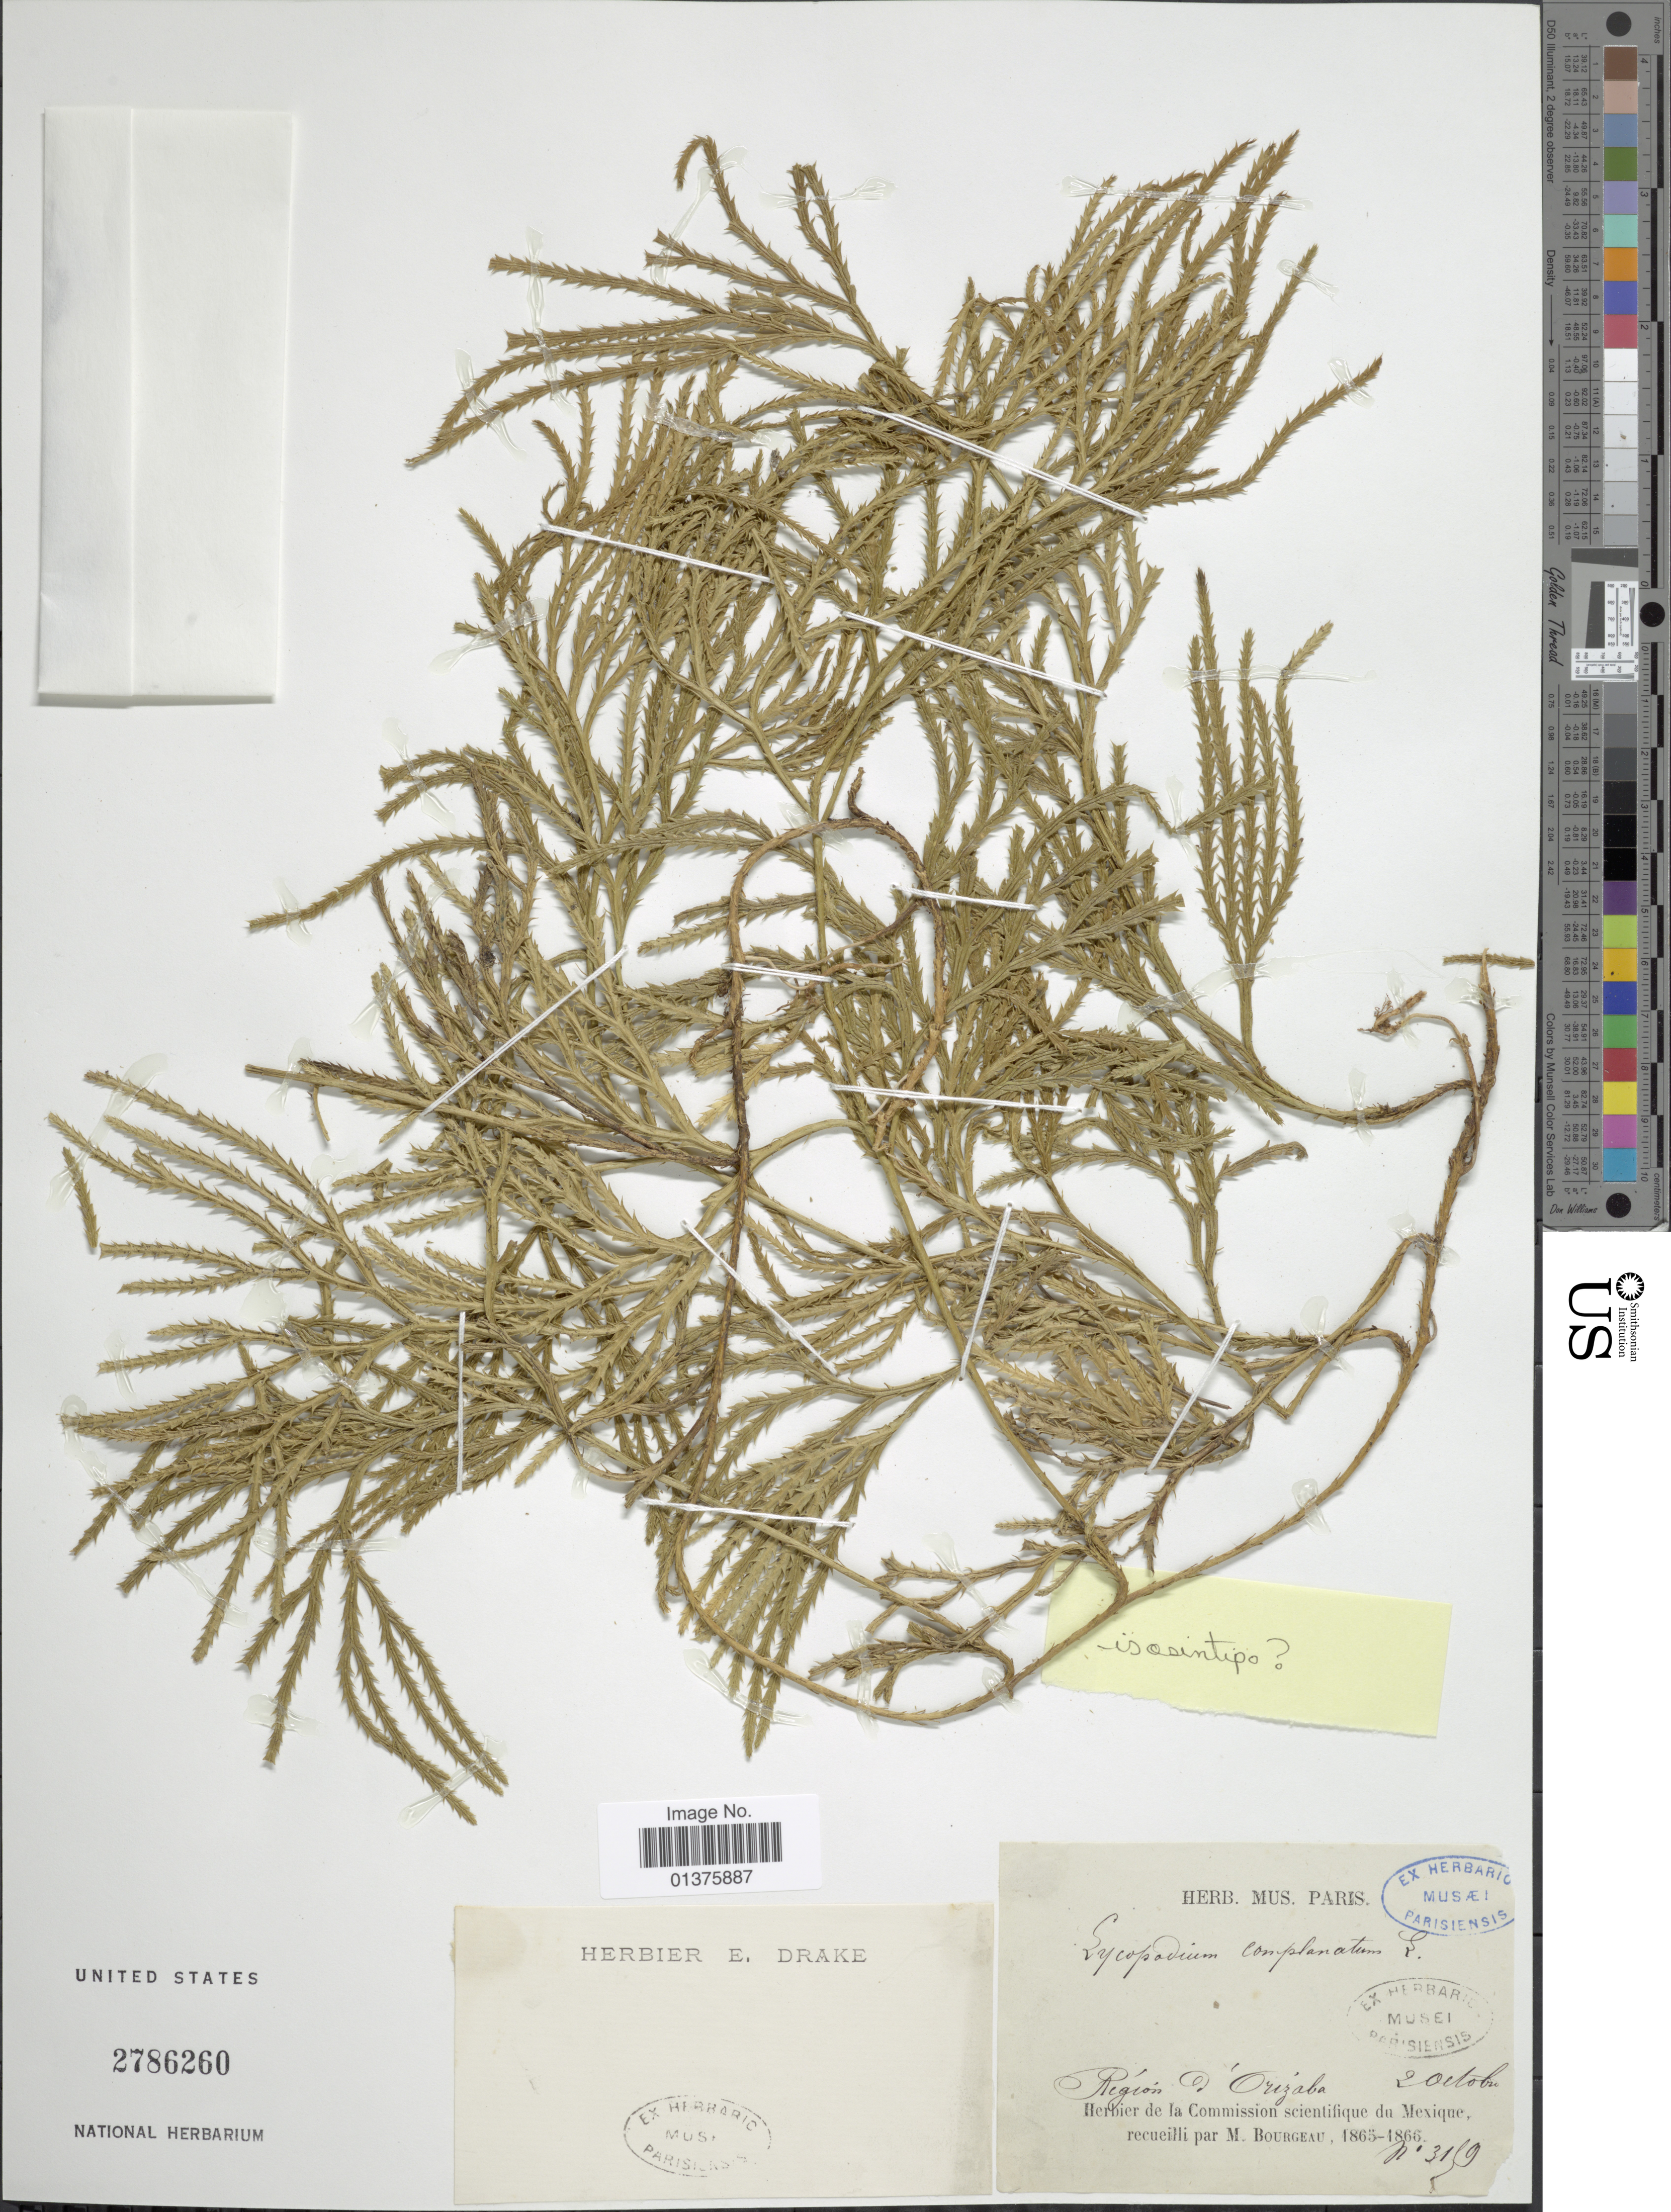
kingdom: Plantae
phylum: Tracheophyta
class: Lycopodiopsida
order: Lycopodiales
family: Lycopodiaceae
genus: Diphasiastrum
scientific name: Diphasiastrum thyoides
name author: (Humb. & Bonpl. ex Willd.) Holub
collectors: M. Bourgeau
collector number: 3159*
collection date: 1865-10-02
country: Mexico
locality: Region d'Orizaba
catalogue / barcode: US 2786260